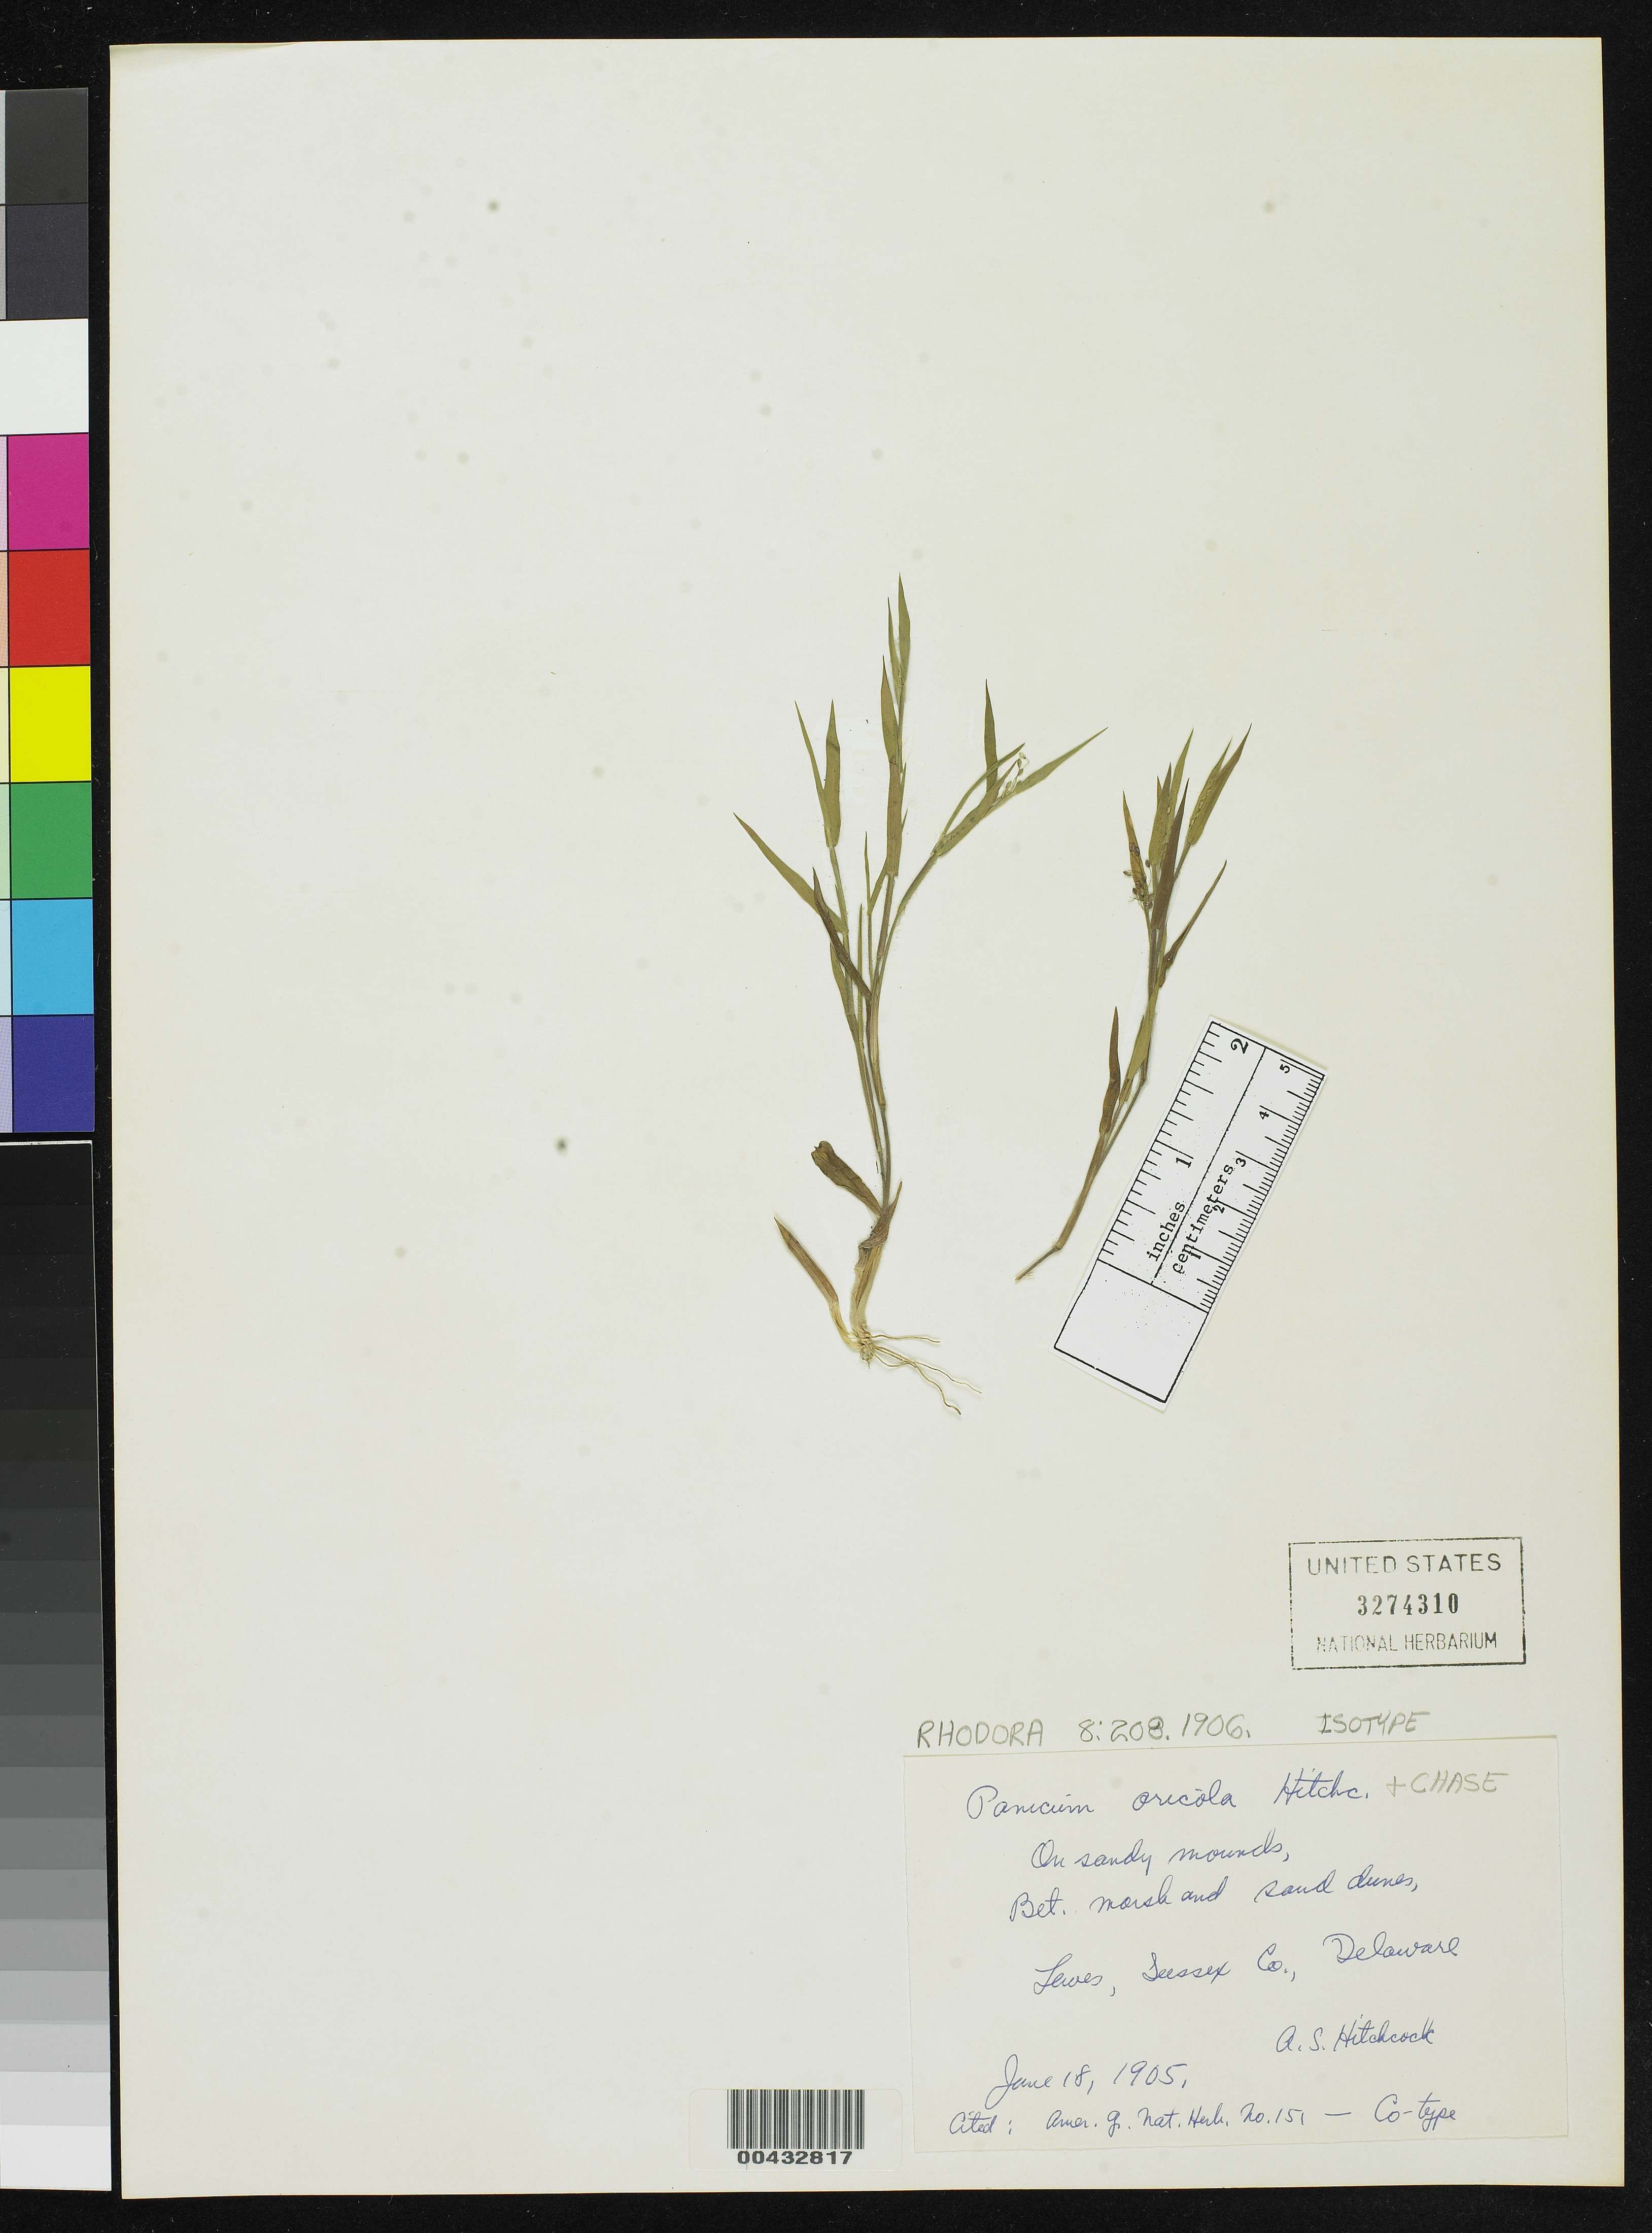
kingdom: Plantae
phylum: Tracheophyta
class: Liliopsida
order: Poales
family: Poaceae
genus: Panicum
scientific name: Panicum oricola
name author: Hitchc. & Chase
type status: Isotype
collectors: A. S. Hitchcock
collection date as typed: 18 Jun 1905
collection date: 1905-06-18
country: United States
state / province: Delaware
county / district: Sussex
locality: Lewes.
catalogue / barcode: US 3274310